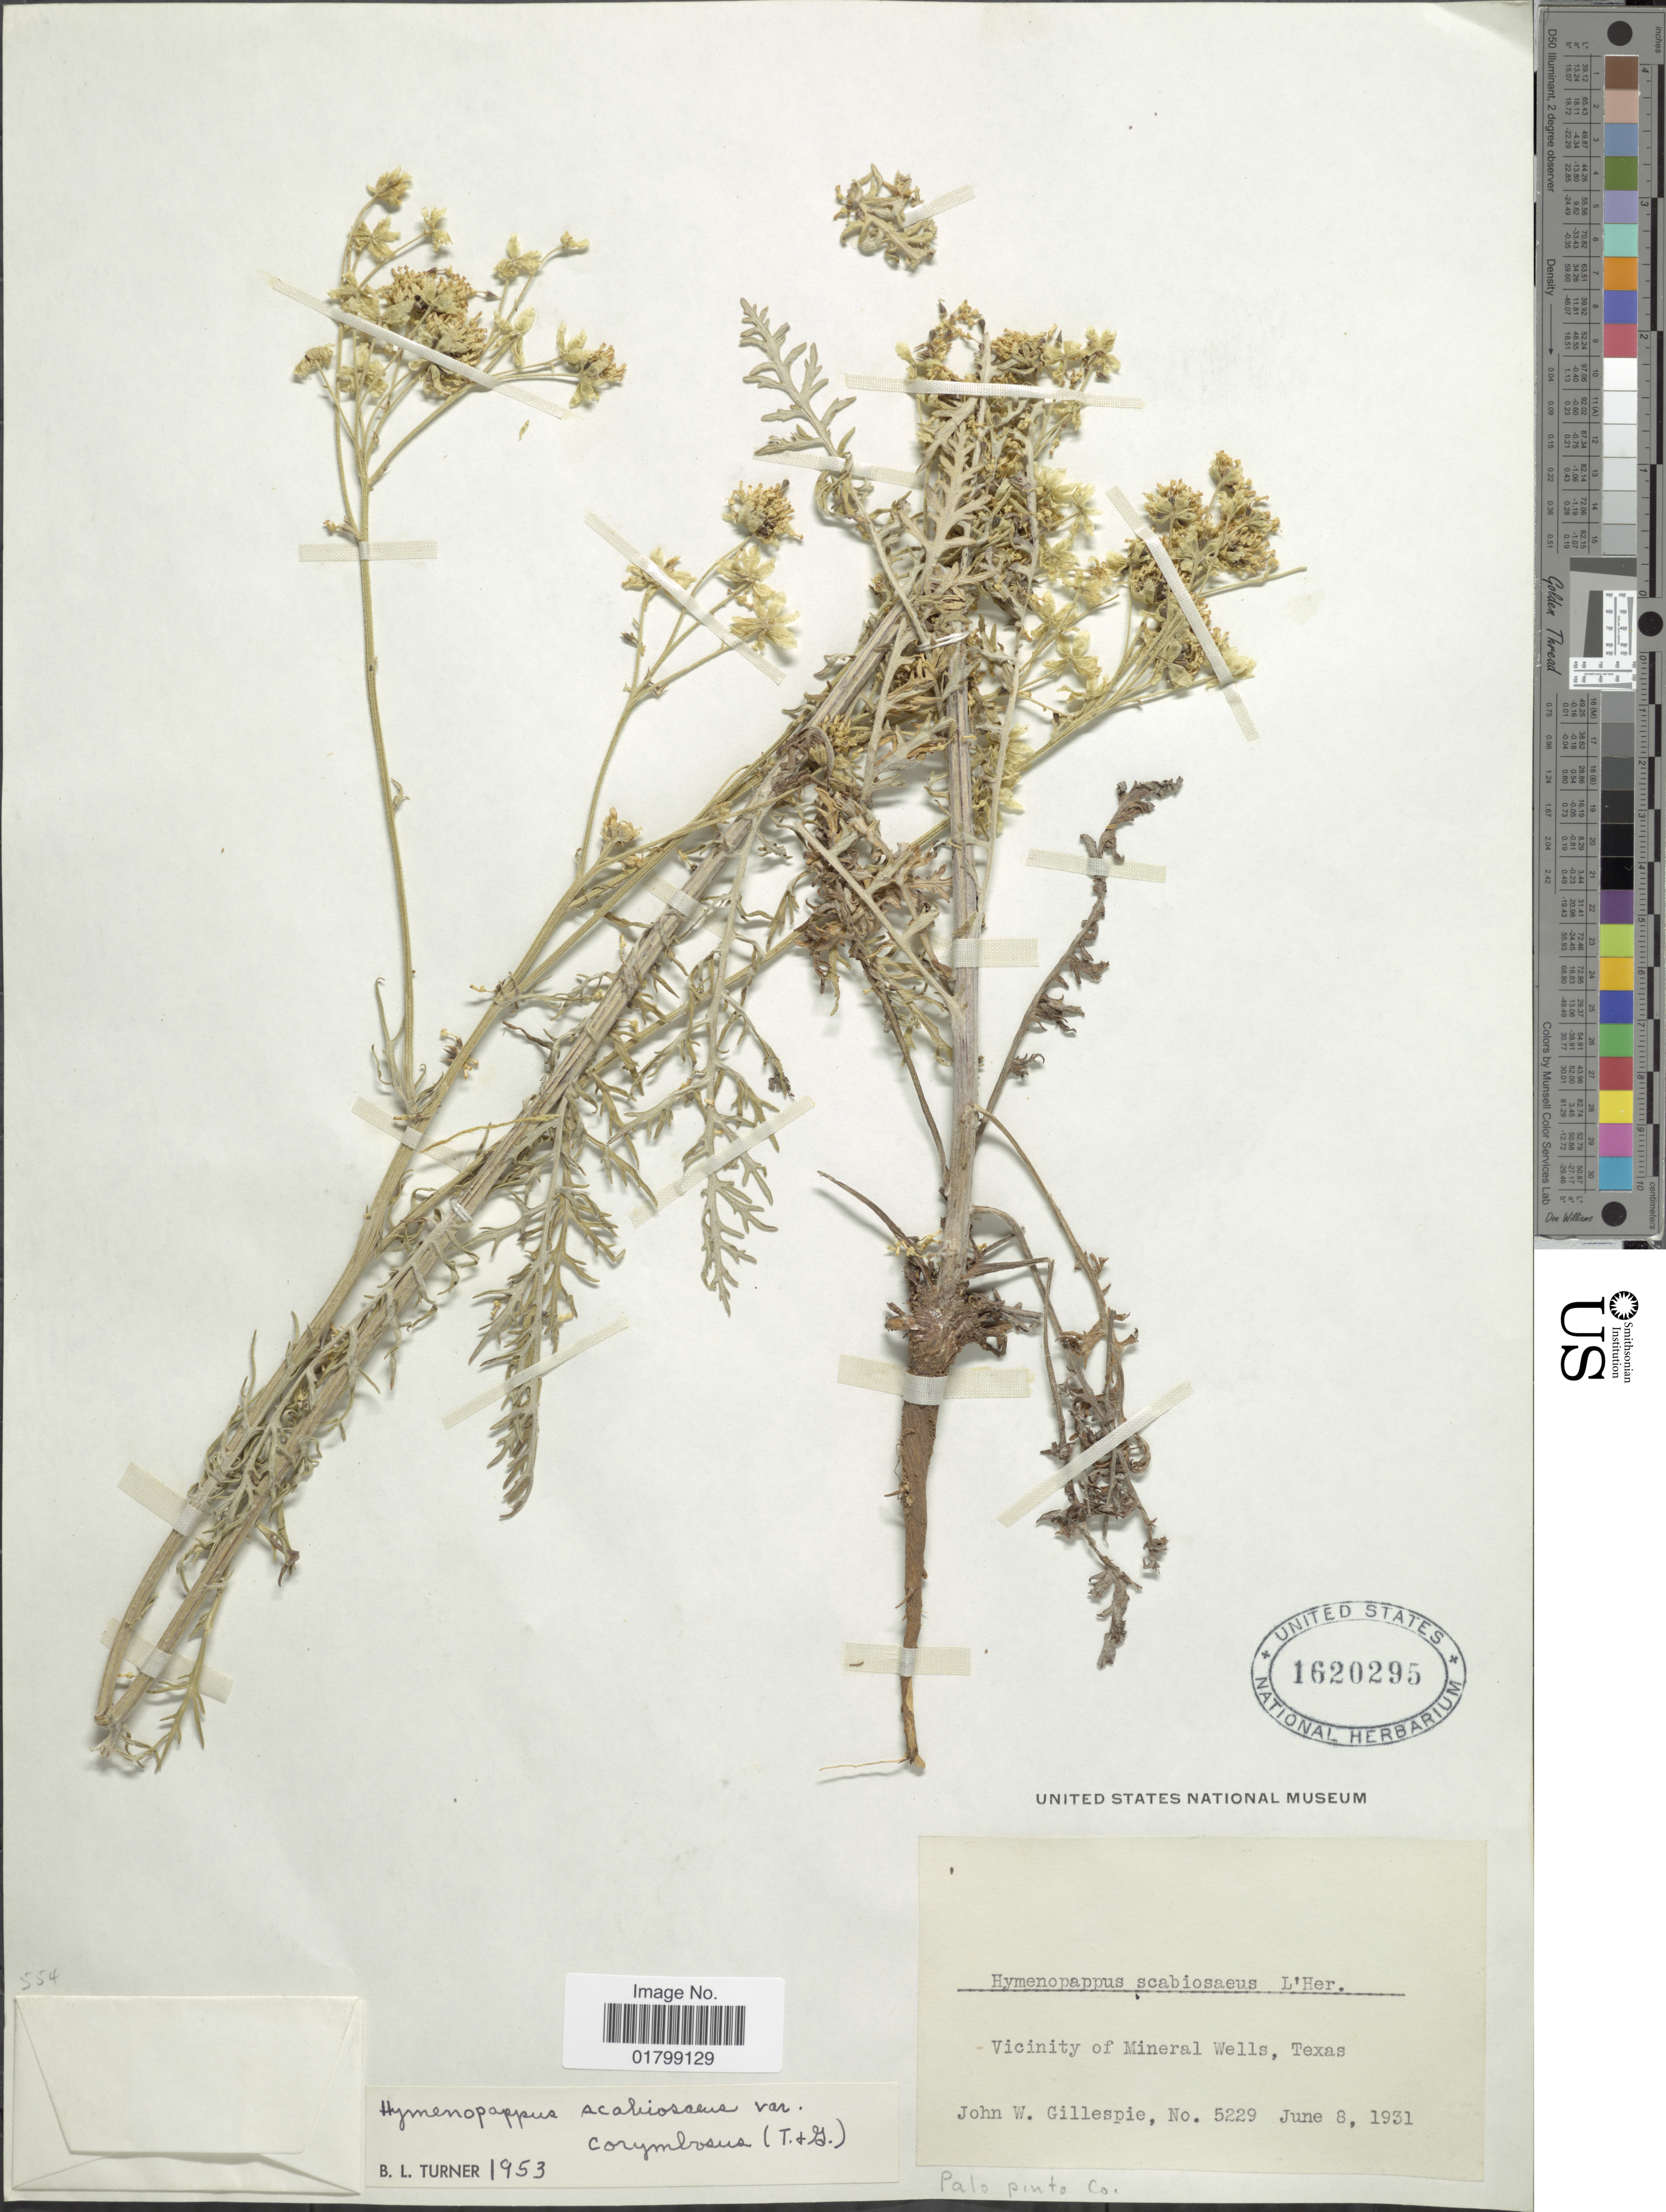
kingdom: Plantae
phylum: Tracheophyta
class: Magnoliopsida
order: Asterales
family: Asteraceae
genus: Hymenopappus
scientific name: Hymenopappus scabiosaeus var. corymbosus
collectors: J. W. Gillespie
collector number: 5229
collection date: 1931-06-08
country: United States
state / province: Texas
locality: Vicinity of Mineral Wells, Palo Pinto Co.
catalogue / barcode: US 1620295